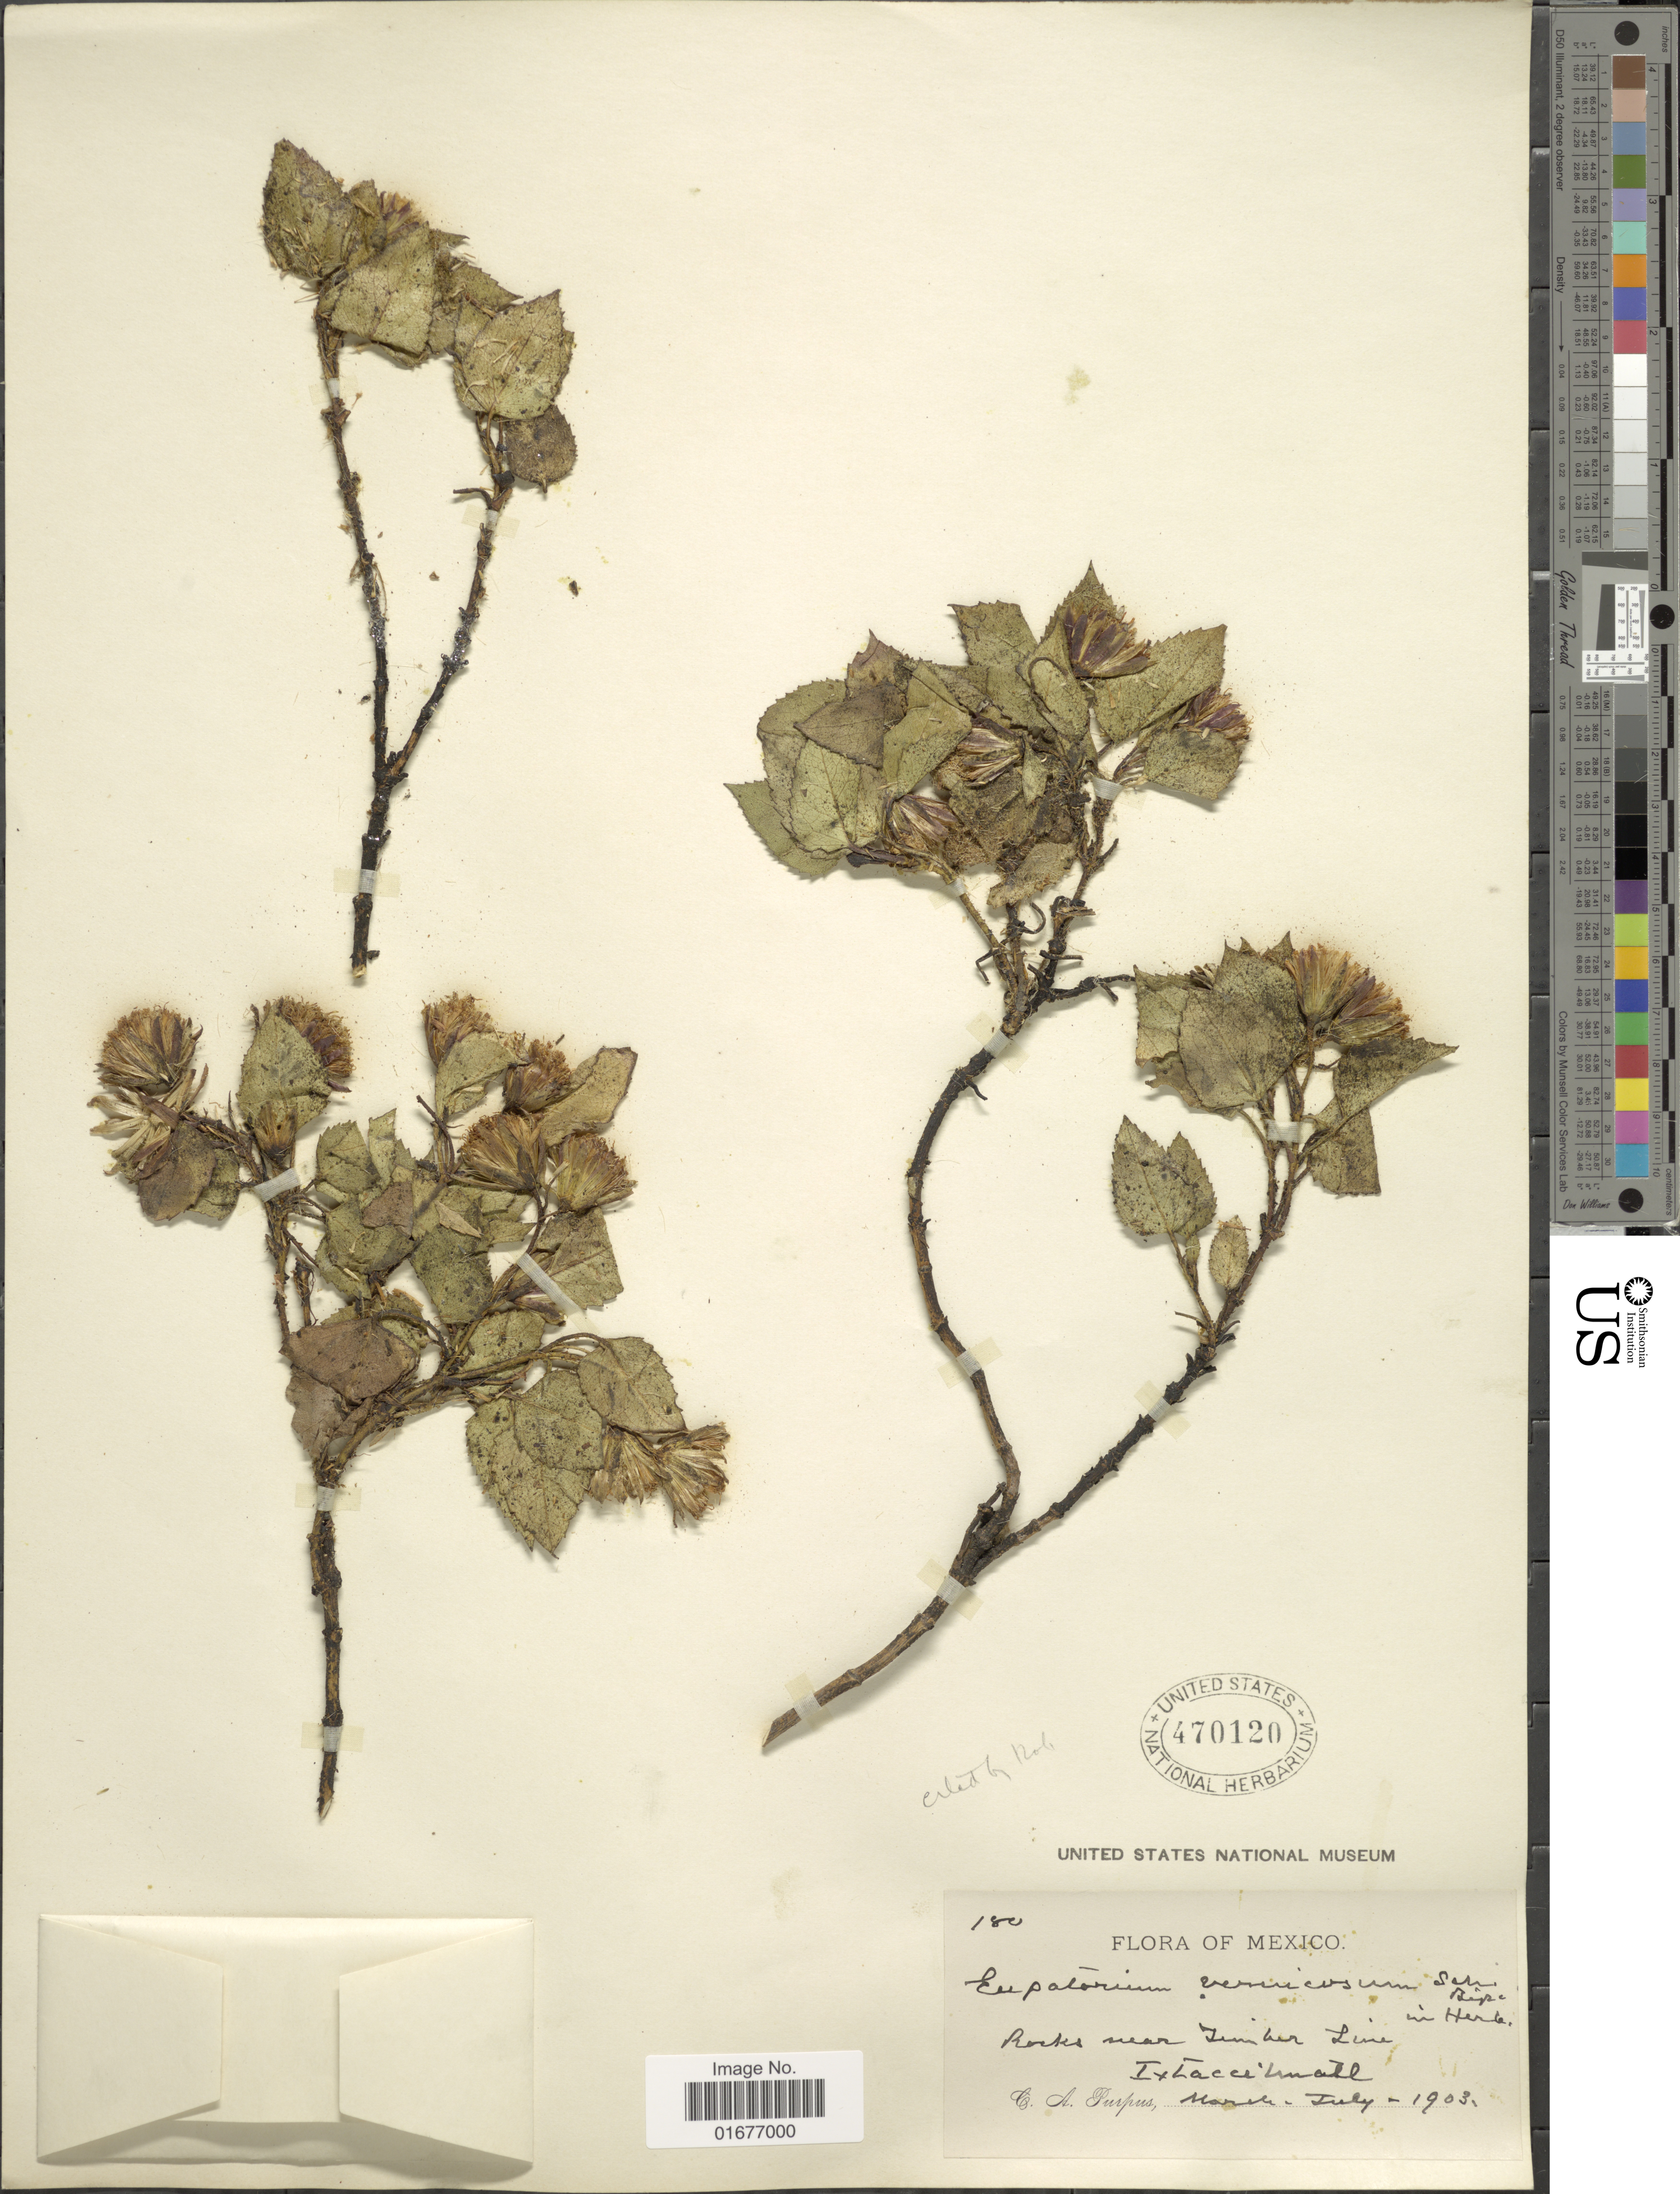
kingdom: Plantae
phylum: Tracheophyta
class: Magnoliopsida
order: Asterales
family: Asteraceae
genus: Ageratina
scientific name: Ageratina vernicosa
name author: (Sch. Bip. ex Greenm.) R.M. King & H. Rob.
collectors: C. A. Purpus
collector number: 180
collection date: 1903-03/1903-07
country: Mexico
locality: Rocks near Junker Line, Iztaccihuatl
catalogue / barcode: US 470120